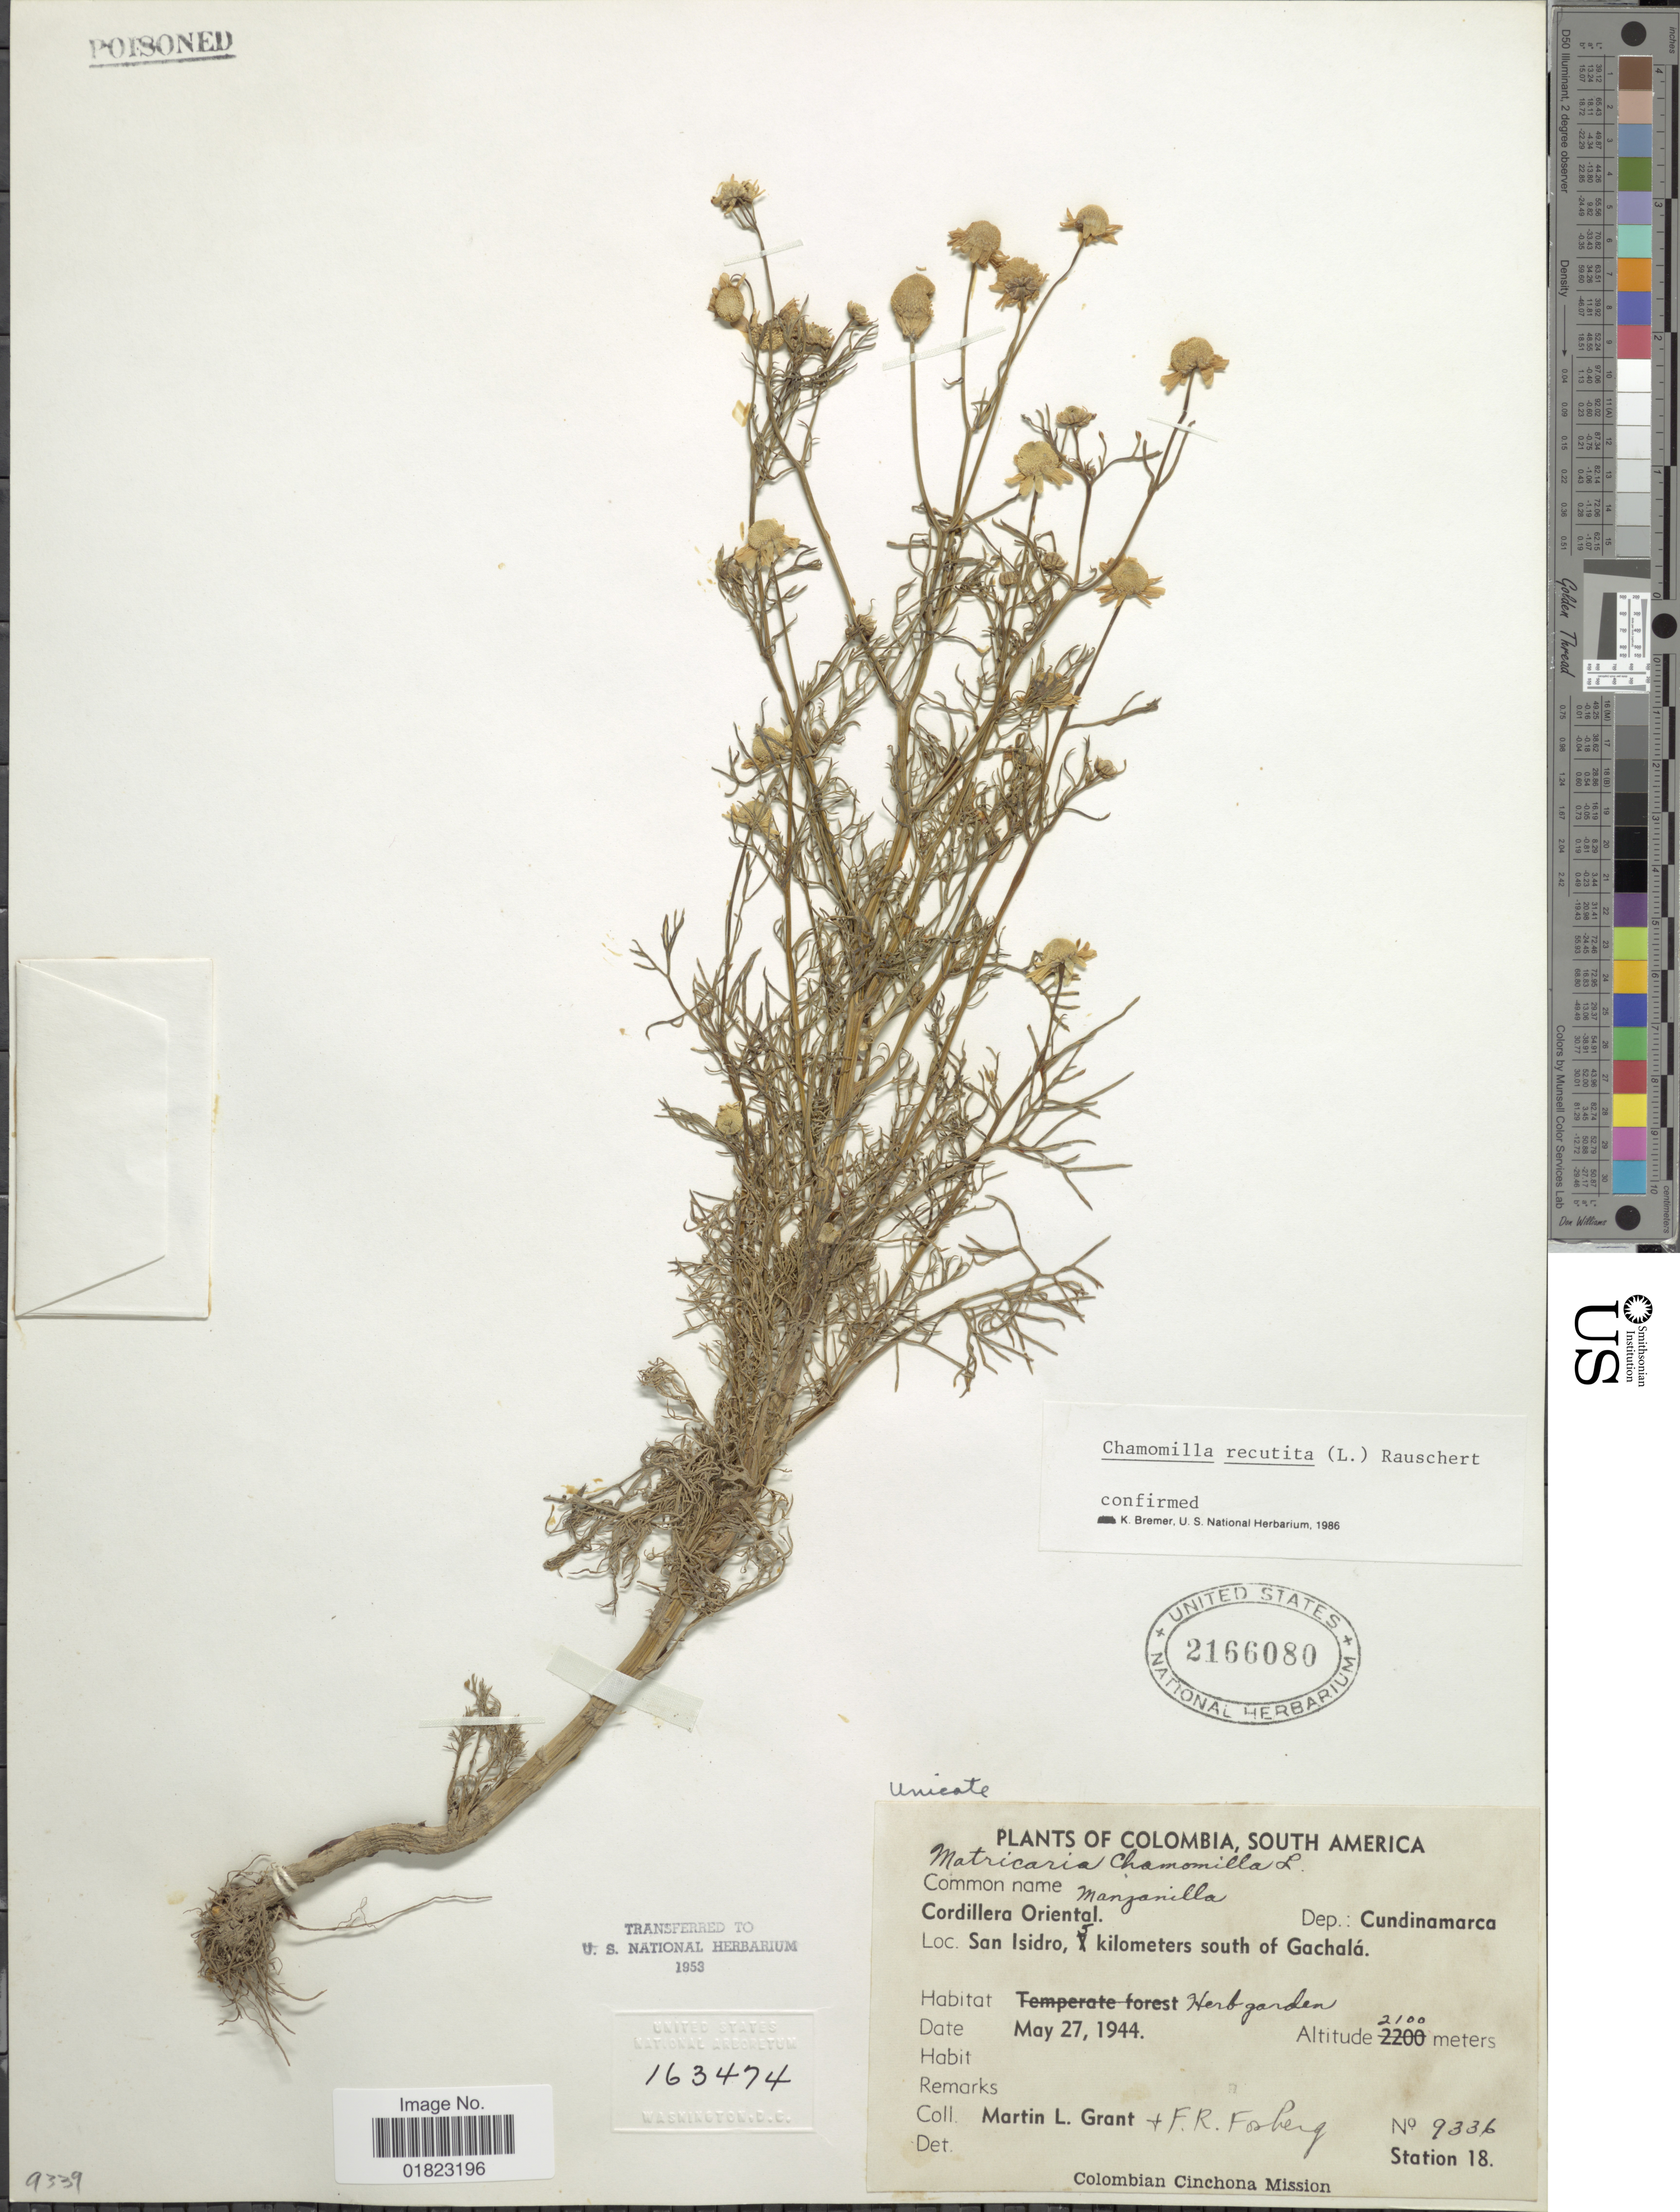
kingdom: Plantae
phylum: Tracheophyta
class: Magnoliopsida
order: Asterales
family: Asteraceae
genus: Matricaria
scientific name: Matricaria recutita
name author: L.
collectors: M. L. Grant & F. R. Fosberg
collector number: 9336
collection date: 1944-05-27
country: Colombia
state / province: Cundinamarca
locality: Cordillera Oriental, Dep.: Cundinamarca San Isidoro, 5 kilometers south of Gachala. Station 18.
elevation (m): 2100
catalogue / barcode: US 2166080